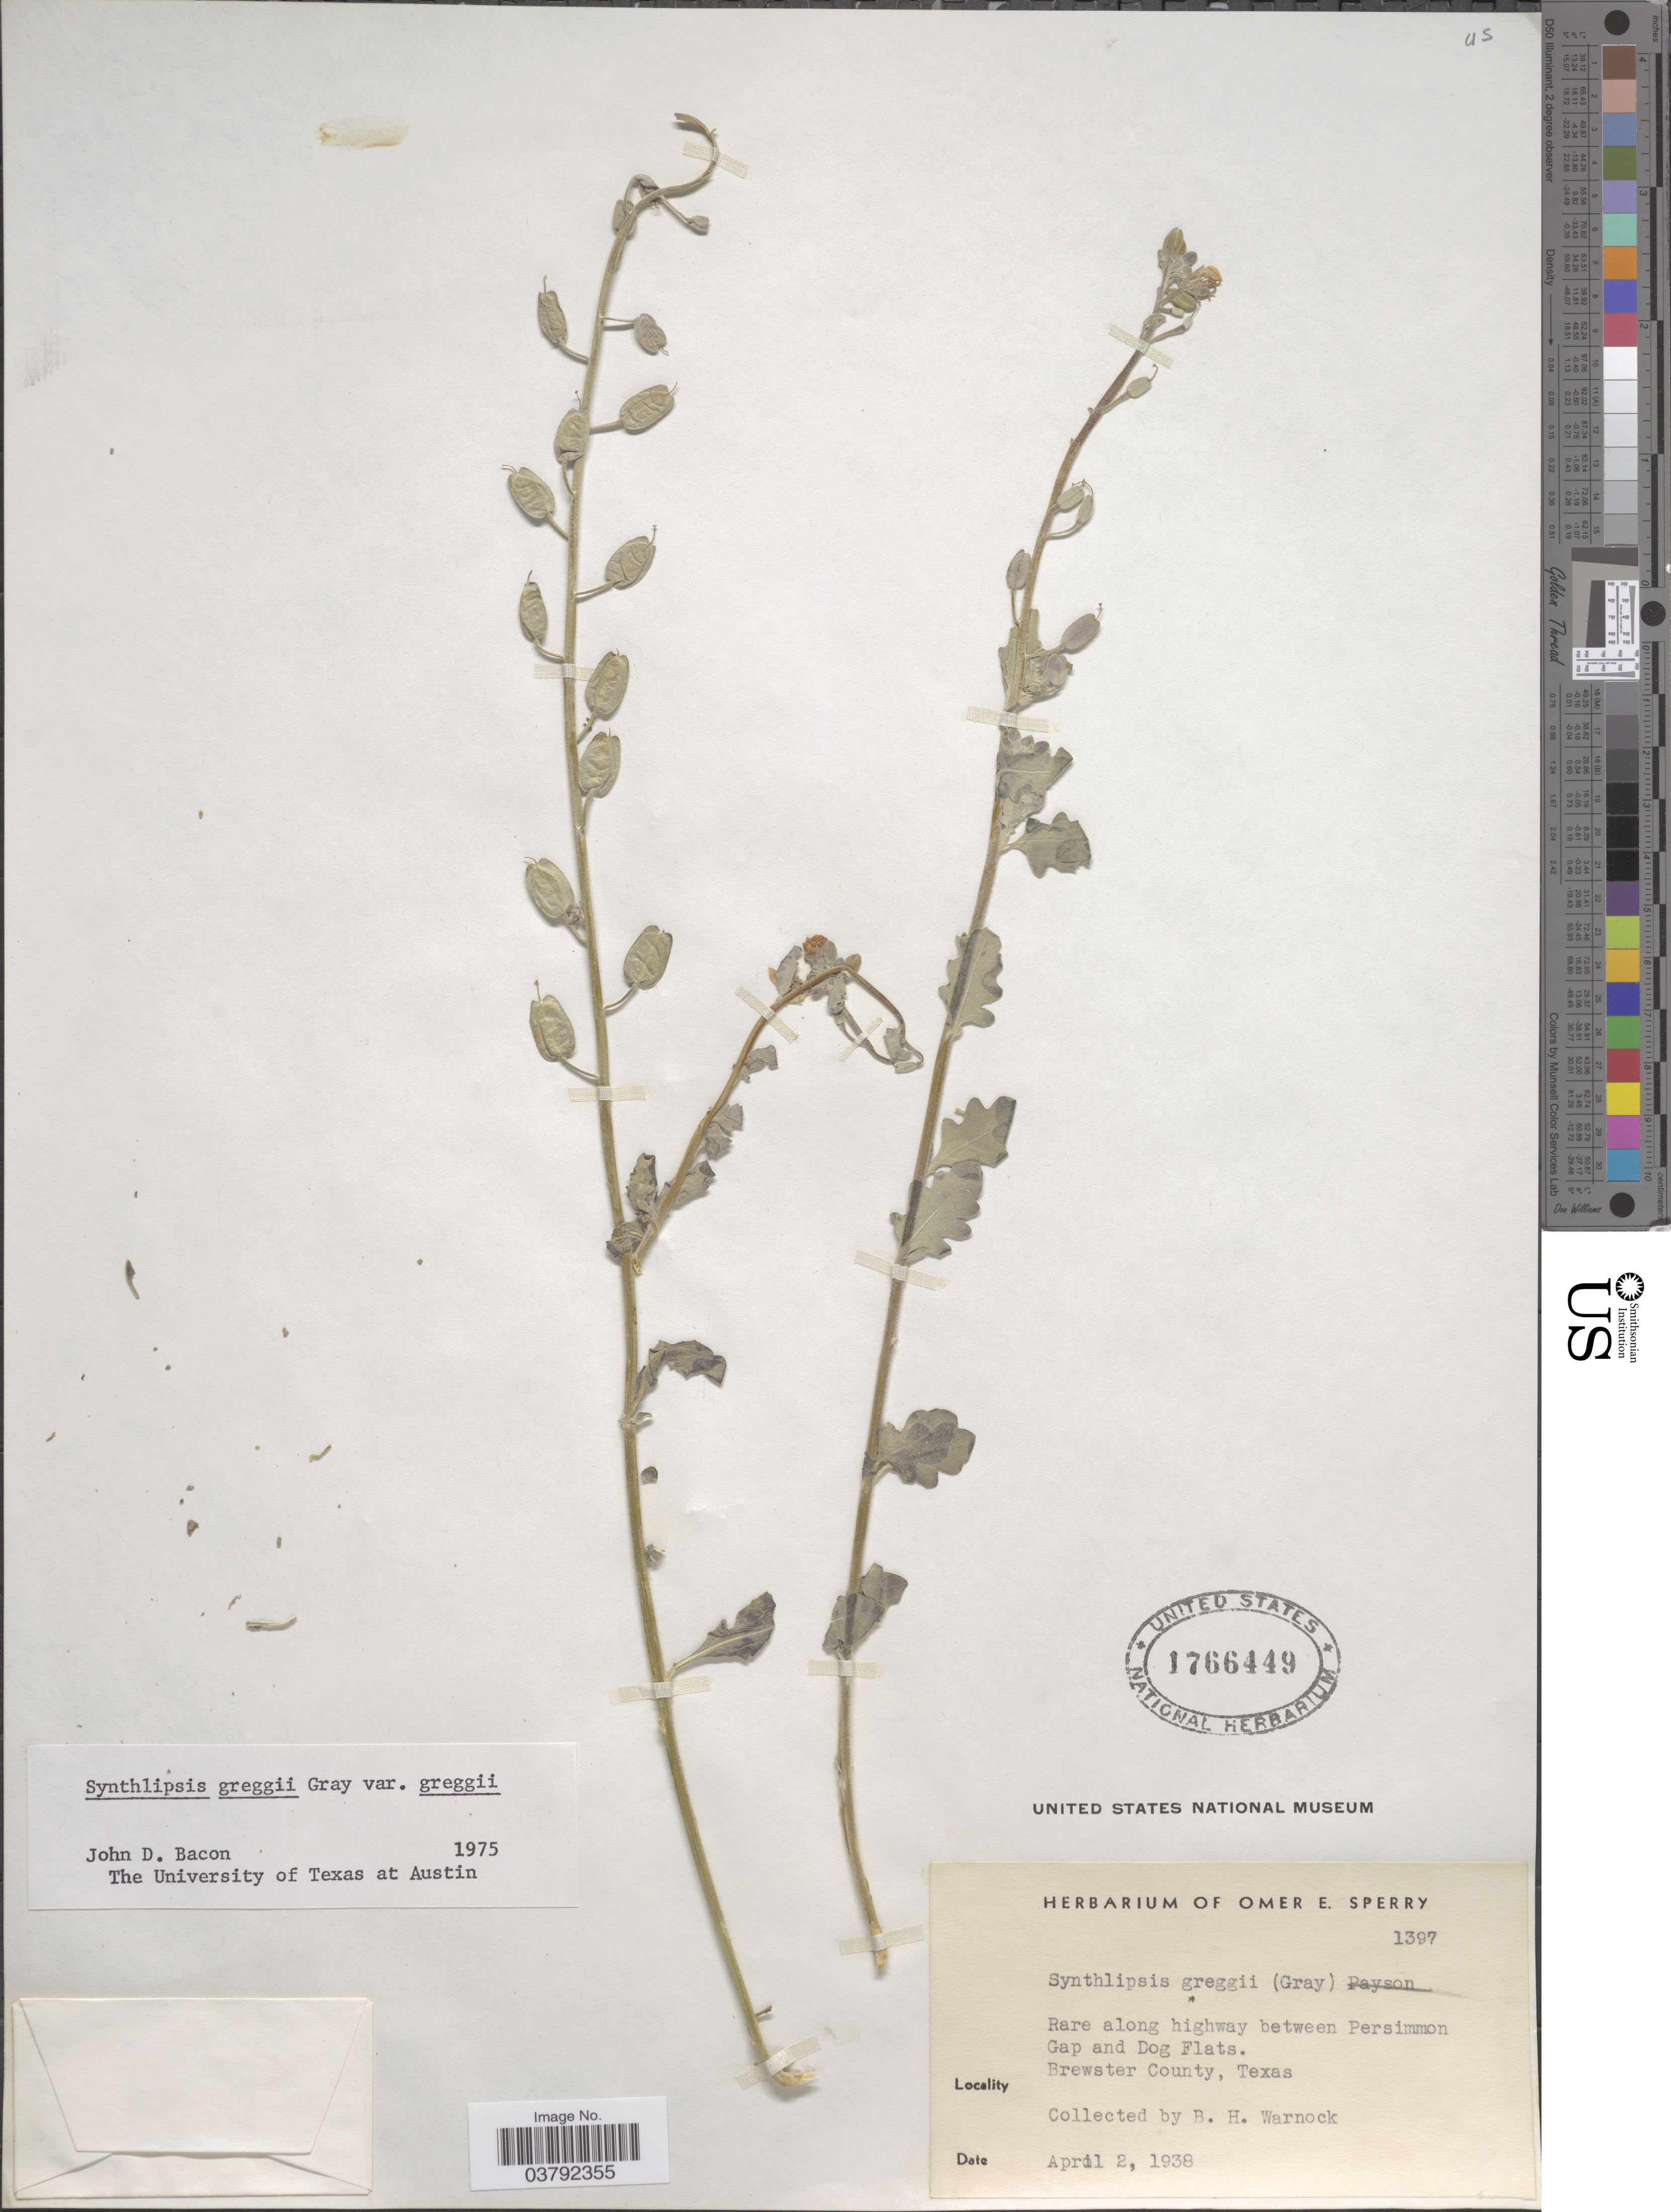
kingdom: Plantae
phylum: Tracheophyta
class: Magnoliopsida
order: Brassicales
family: Brassicaceae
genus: Synthlipsis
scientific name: Synthlipsis greggii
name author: A. Gray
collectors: B. H. Warnock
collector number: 1397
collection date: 1938-04-02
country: United States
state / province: Texas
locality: Rare along highway between Persimmon Gap an Dog Flats. Brewster County.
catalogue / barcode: US 1766449